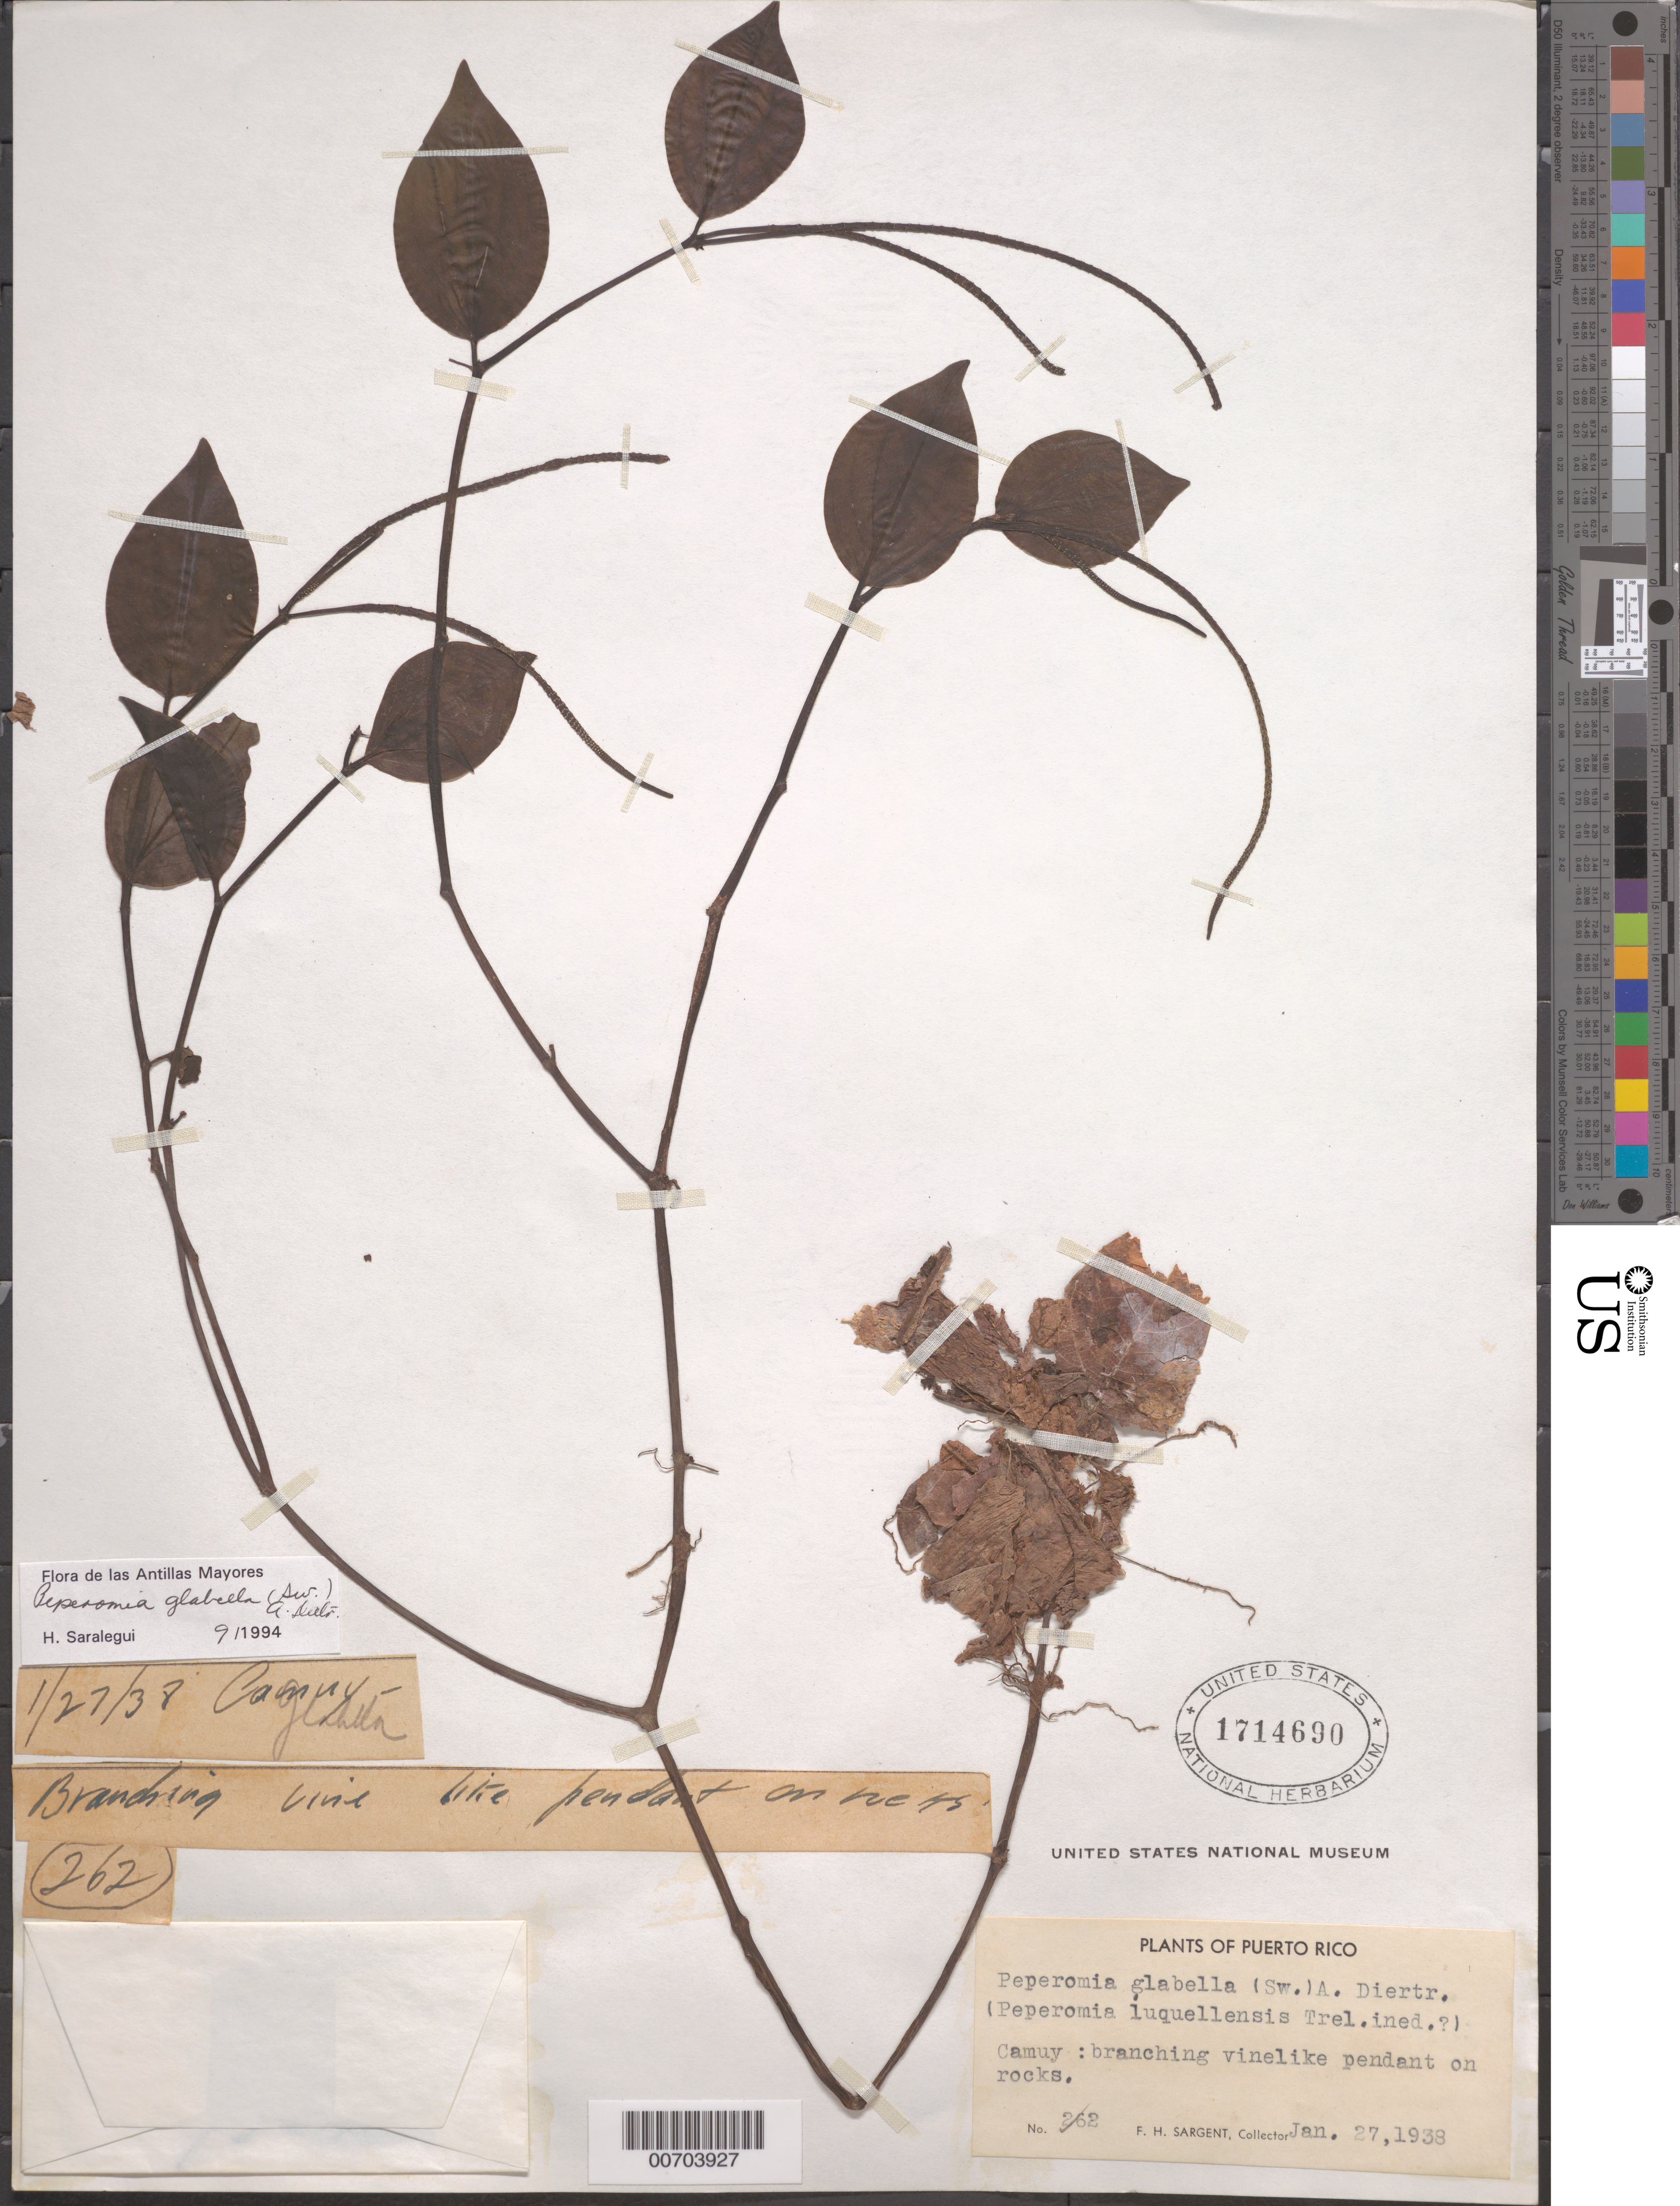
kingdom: Plantae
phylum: Tracheophyta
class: Magnoliopsida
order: Piperales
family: Piperaceae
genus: Peperomia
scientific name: Peperomia glabella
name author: (Sw.) A. Dietr.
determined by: Saralegui Boza, H.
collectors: F. H. Sargent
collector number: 262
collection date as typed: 27 Jan 1938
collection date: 1938-01-27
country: Puerto Rico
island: Greater Antilles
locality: Camuy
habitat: on rocks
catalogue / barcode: US 1714690